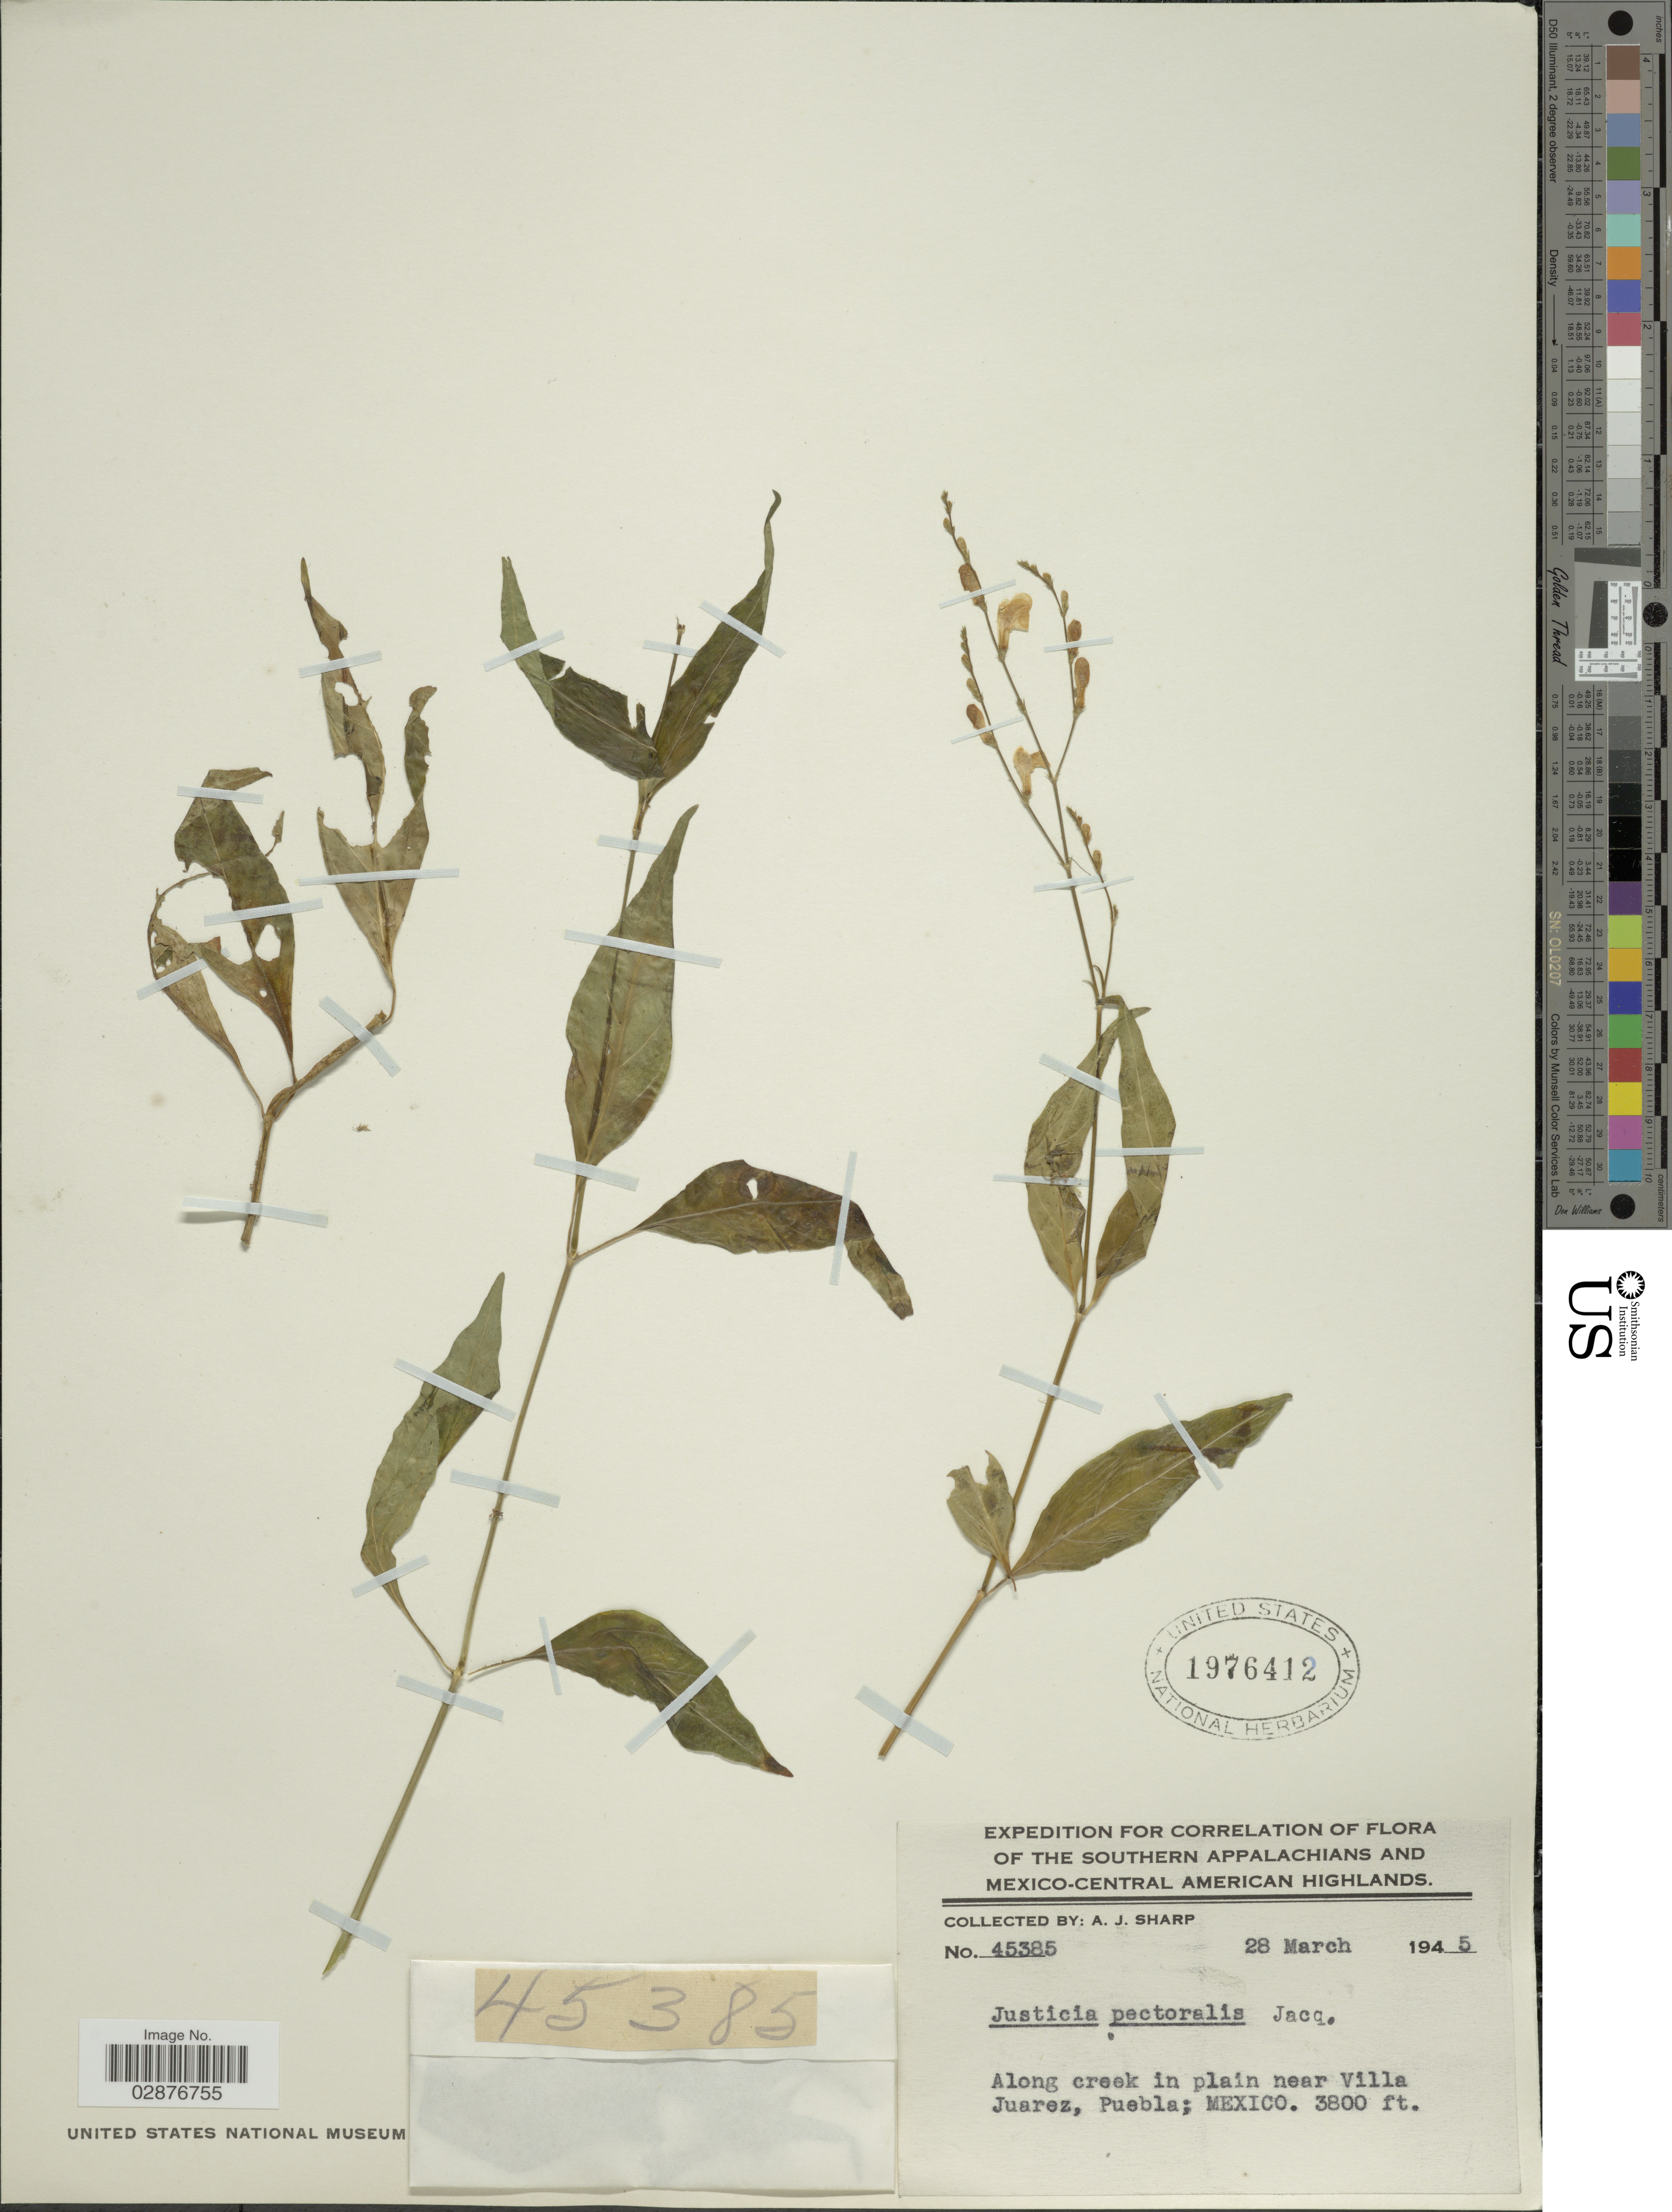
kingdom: Plantae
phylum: Tracheophyta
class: Magnoliopsida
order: Lamiales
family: Acanthaceae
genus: Justicia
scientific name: Justicia pectoralis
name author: Jacq.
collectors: A. J. Sharp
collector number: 45385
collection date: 1945-03-28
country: Mexico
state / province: Puebla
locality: The Southern Appalachians and Mexico-Central American Highlands, Along creek in plain near Villa Juarez.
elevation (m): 1158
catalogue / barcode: US 1976412